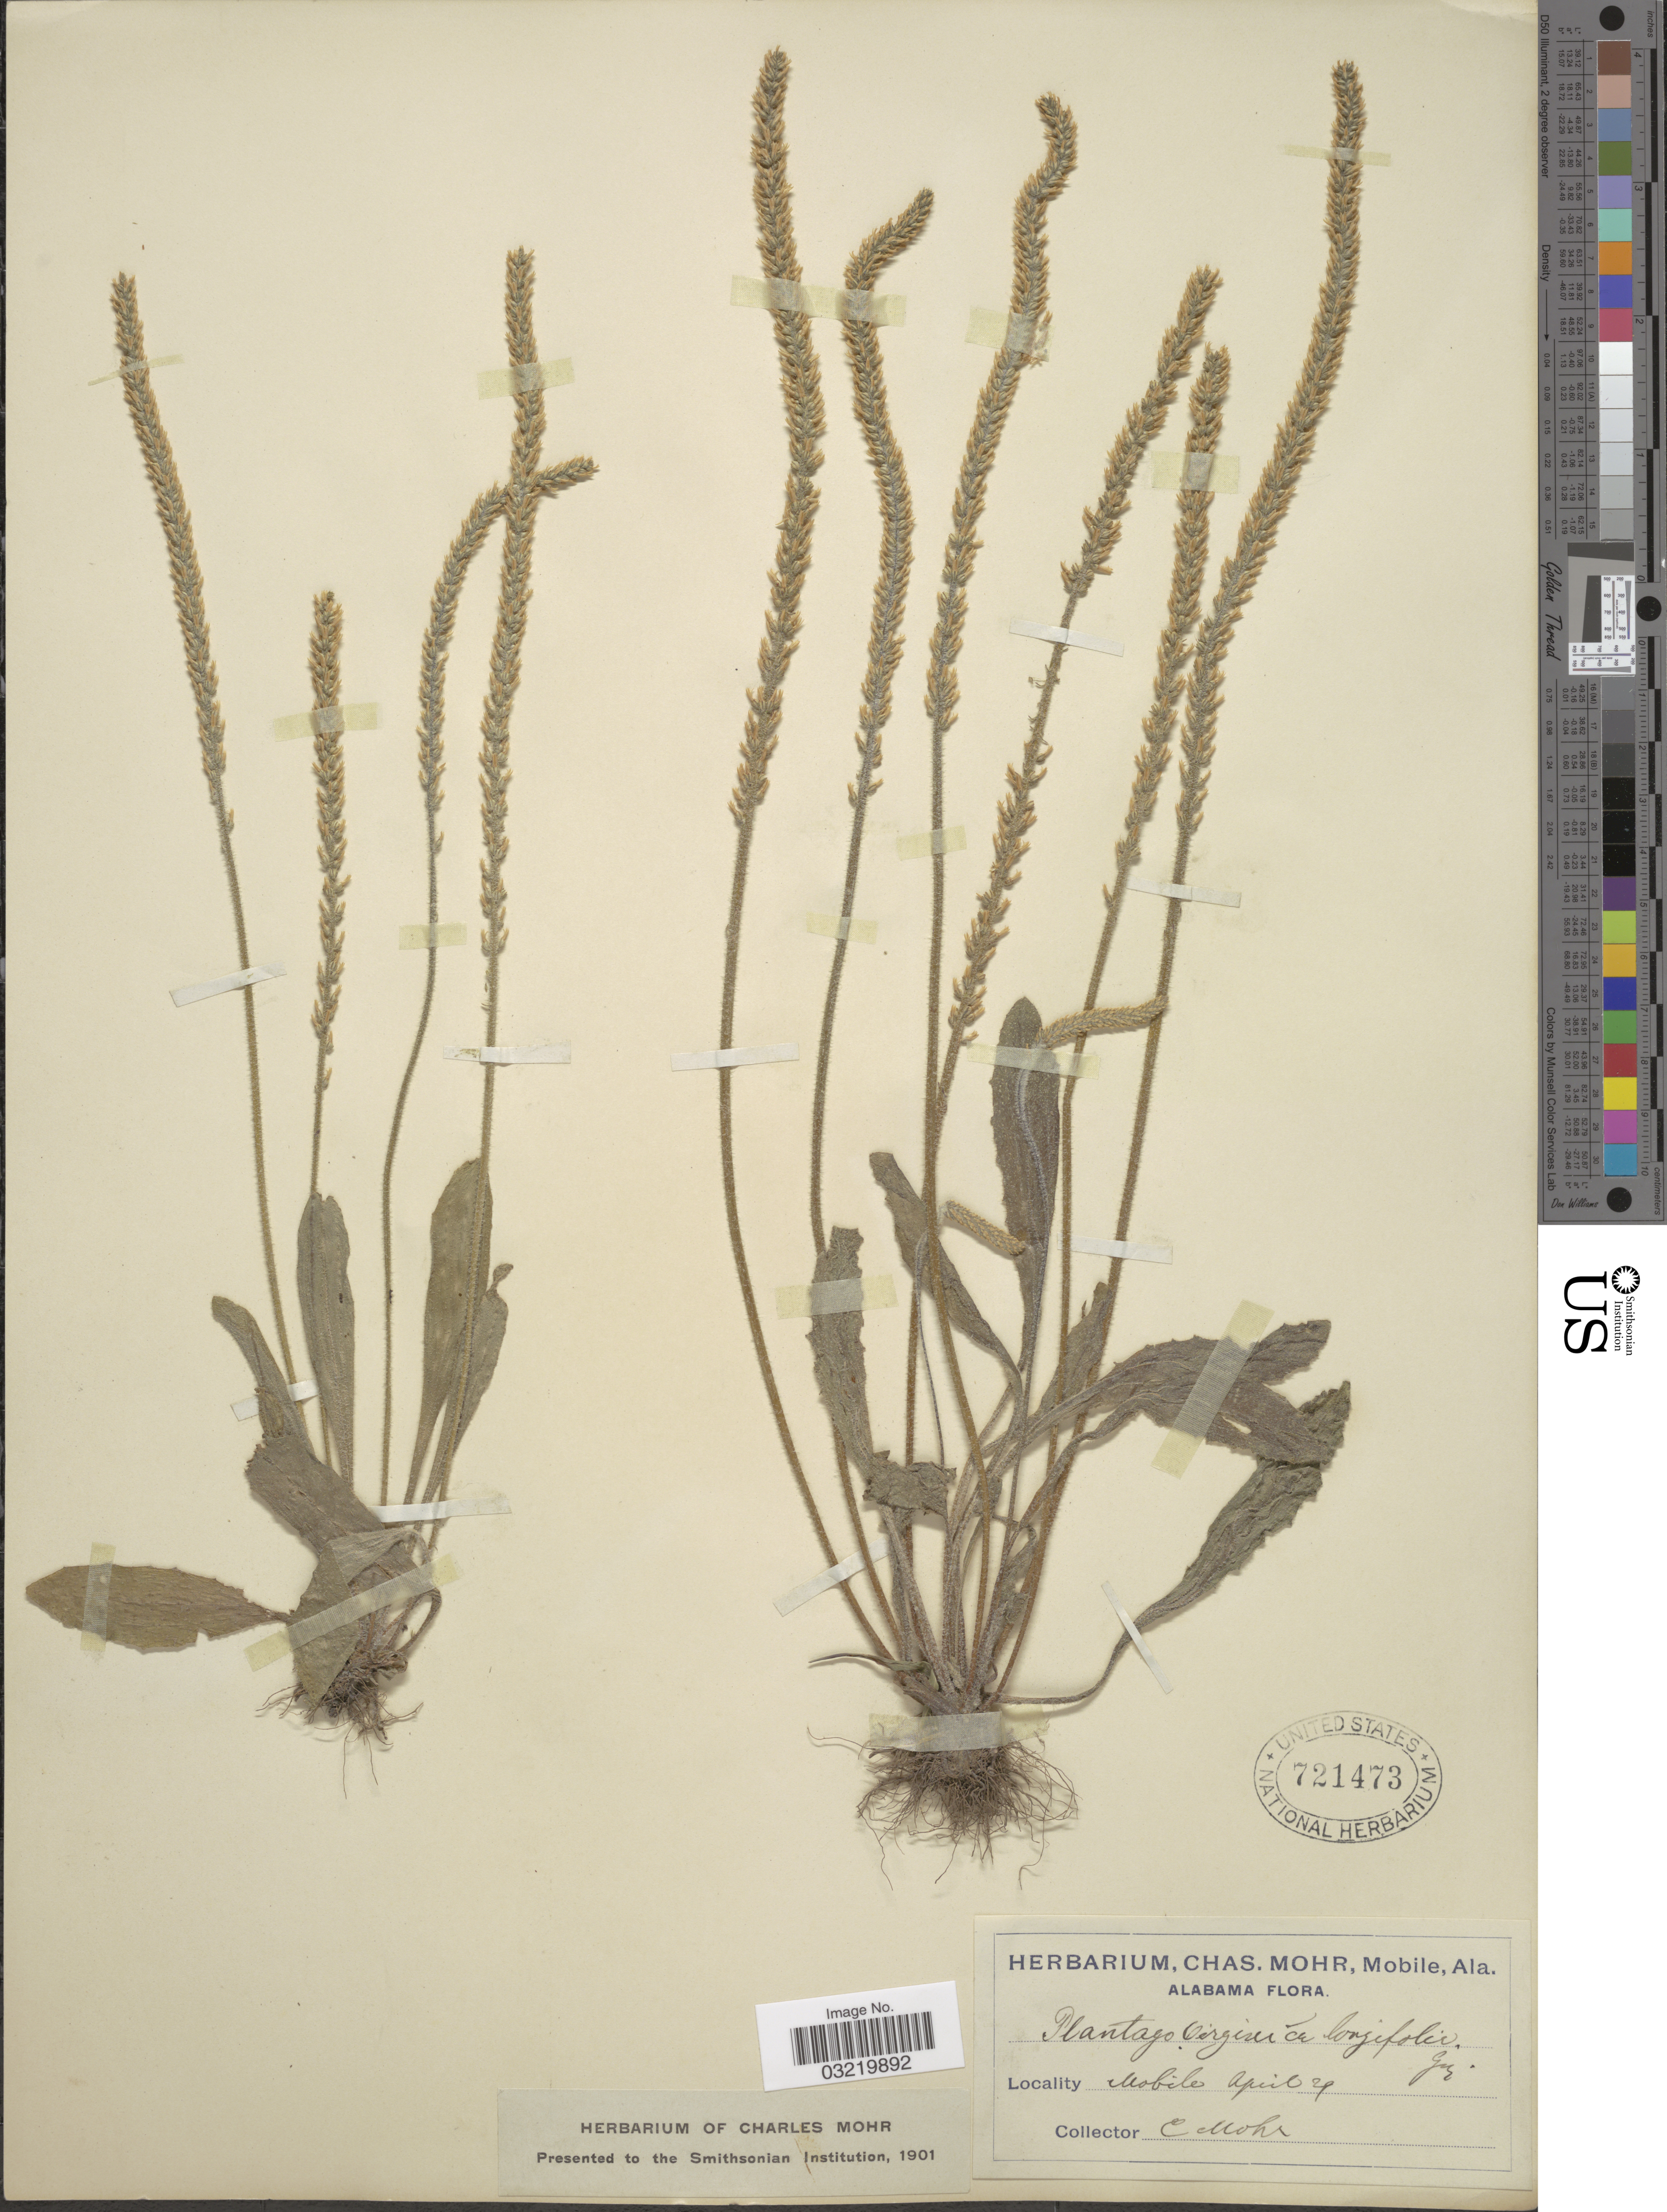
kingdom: Plantae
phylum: Tracheophyta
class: Magnoliopsida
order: Lamiales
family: Plantaginaceae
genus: Plantago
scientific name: Plantago virginica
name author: L.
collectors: Mohr, C. T. (herbarium)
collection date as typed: Transcribed d/m/y: /4/29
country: United States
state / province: Alabama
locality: Mobile.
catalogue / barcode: US 721473